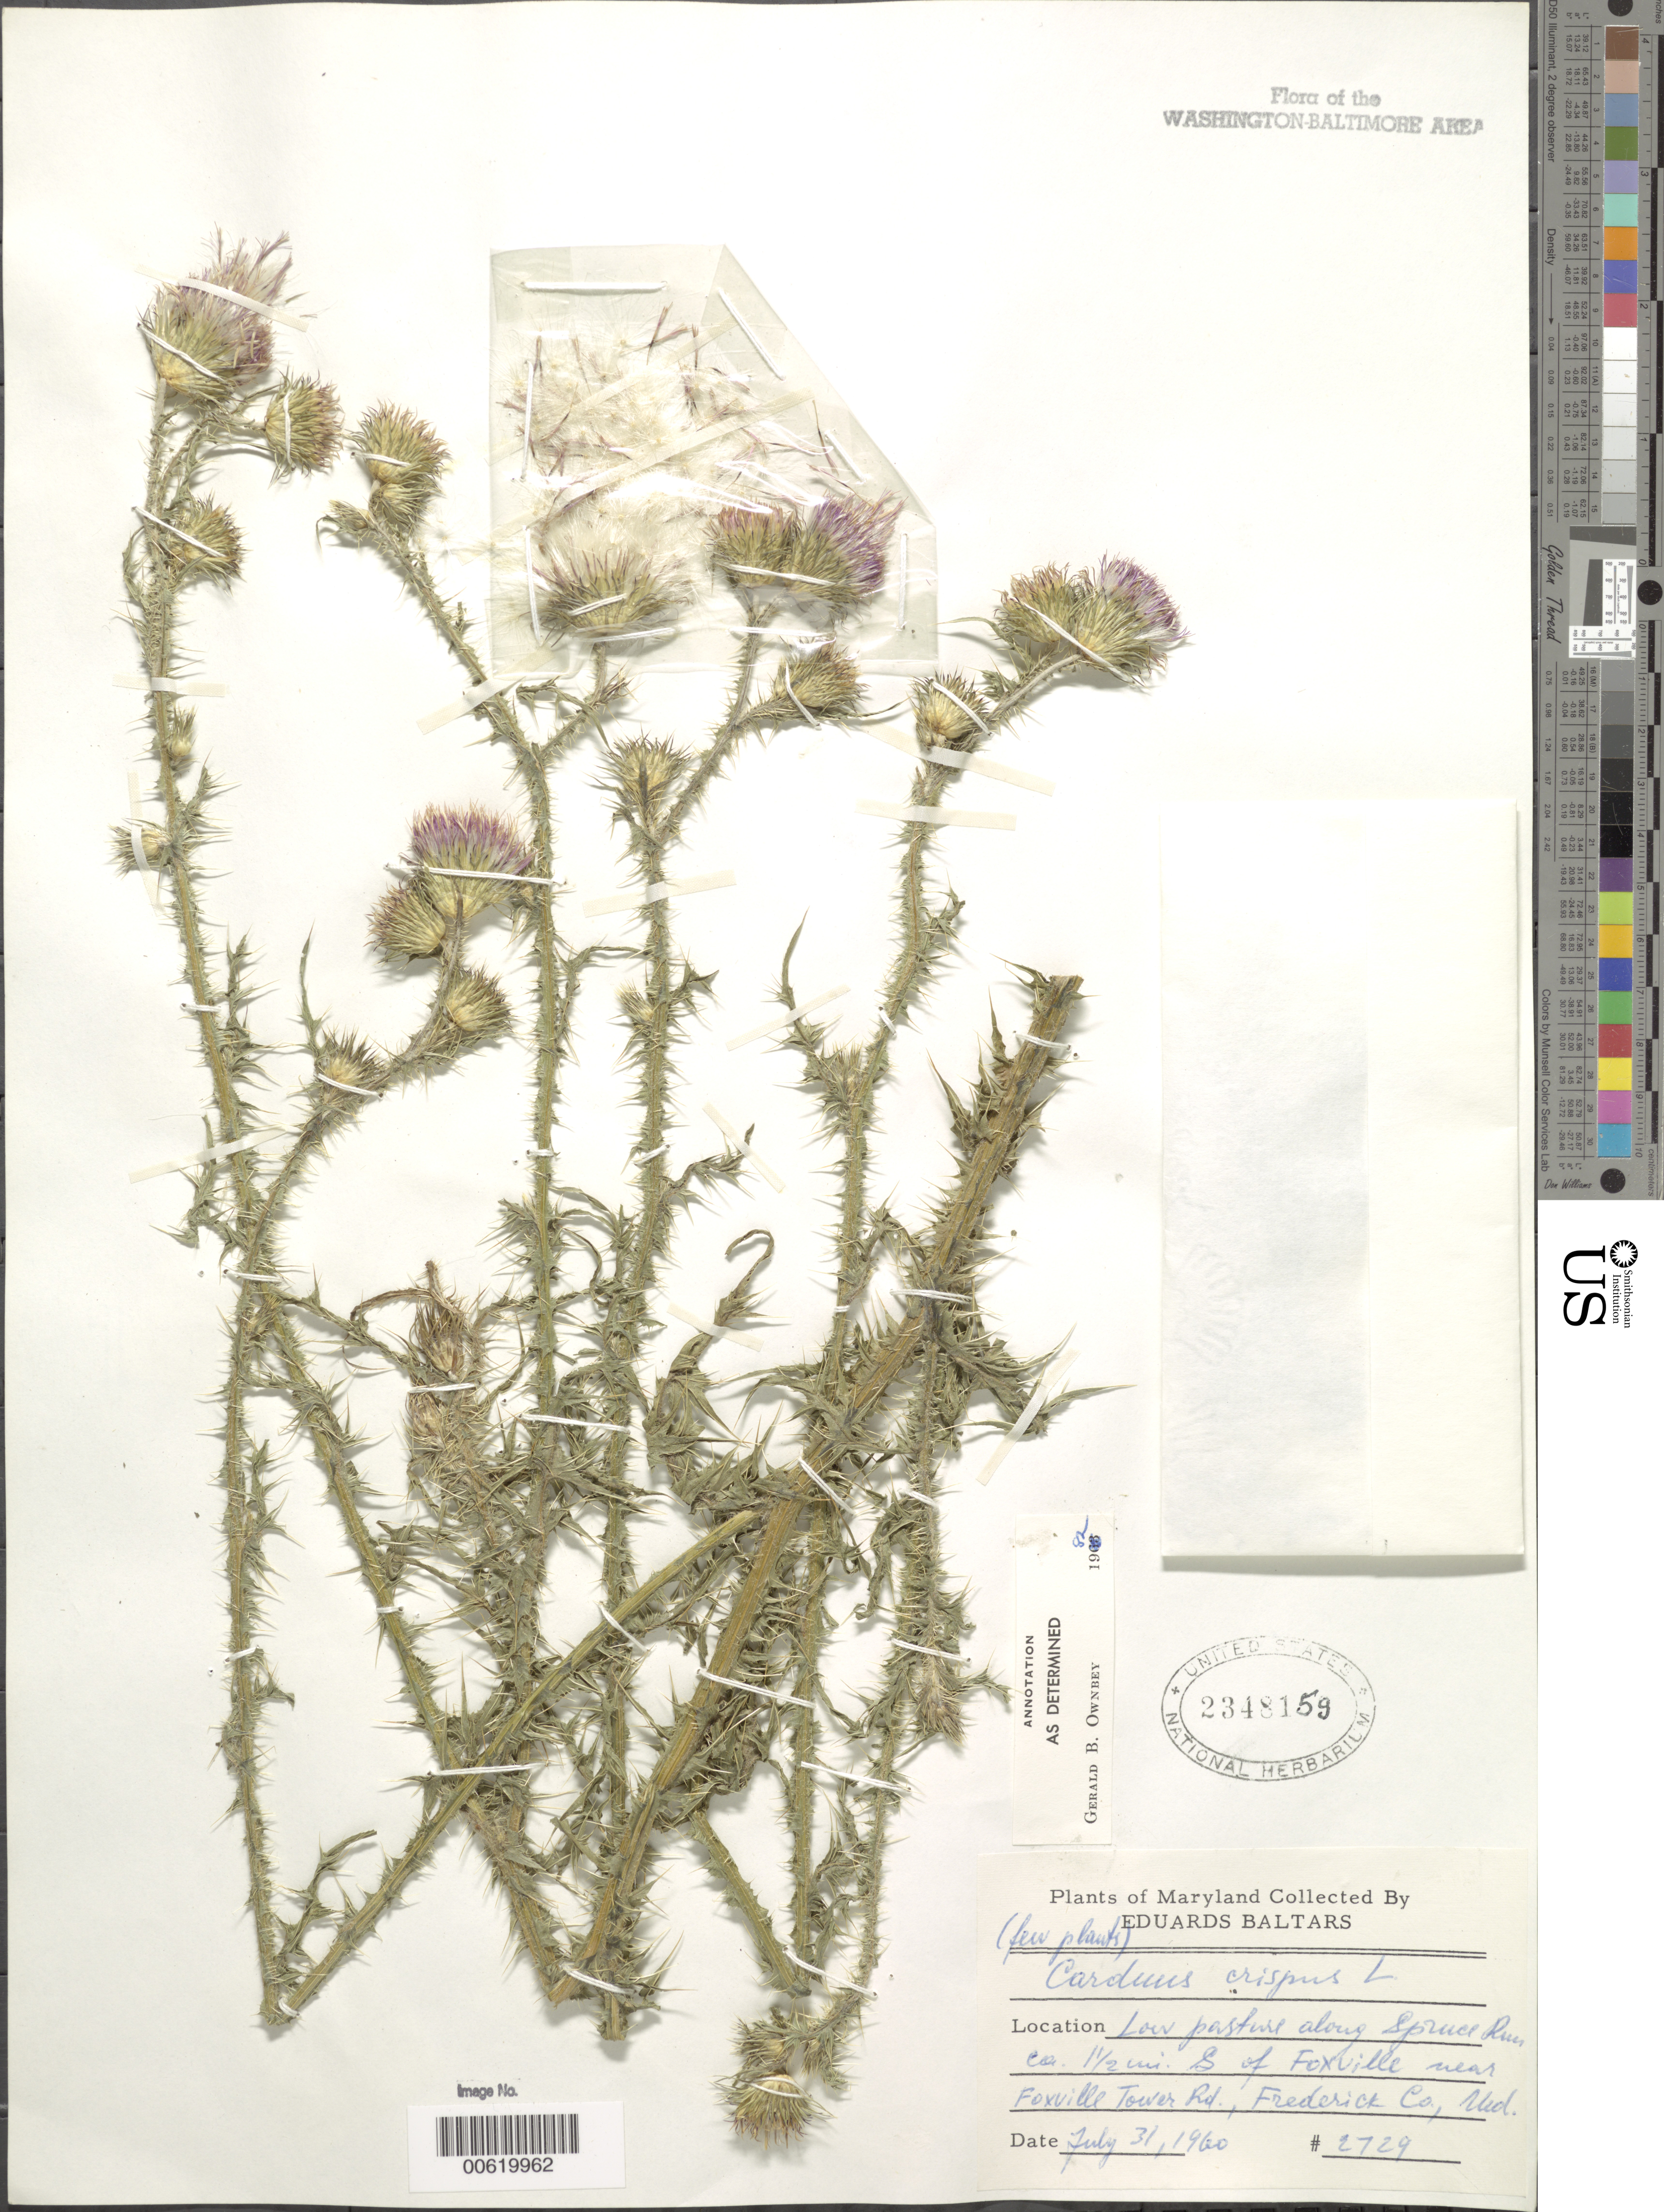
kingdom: Plantae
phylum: Tracheophyta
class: Magnoliopsida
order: Asterales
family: Asteraceae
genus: Carduus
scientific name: Carduus crispus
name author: L.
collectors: E. Baltars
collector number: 2729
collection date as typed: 31 Jul 1960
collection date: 1960-07-31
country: United States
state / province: Maryland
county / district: Frederick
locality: Along Spruce Run, S of Foxville near Foxville Tower Road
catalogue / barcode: US 2348159